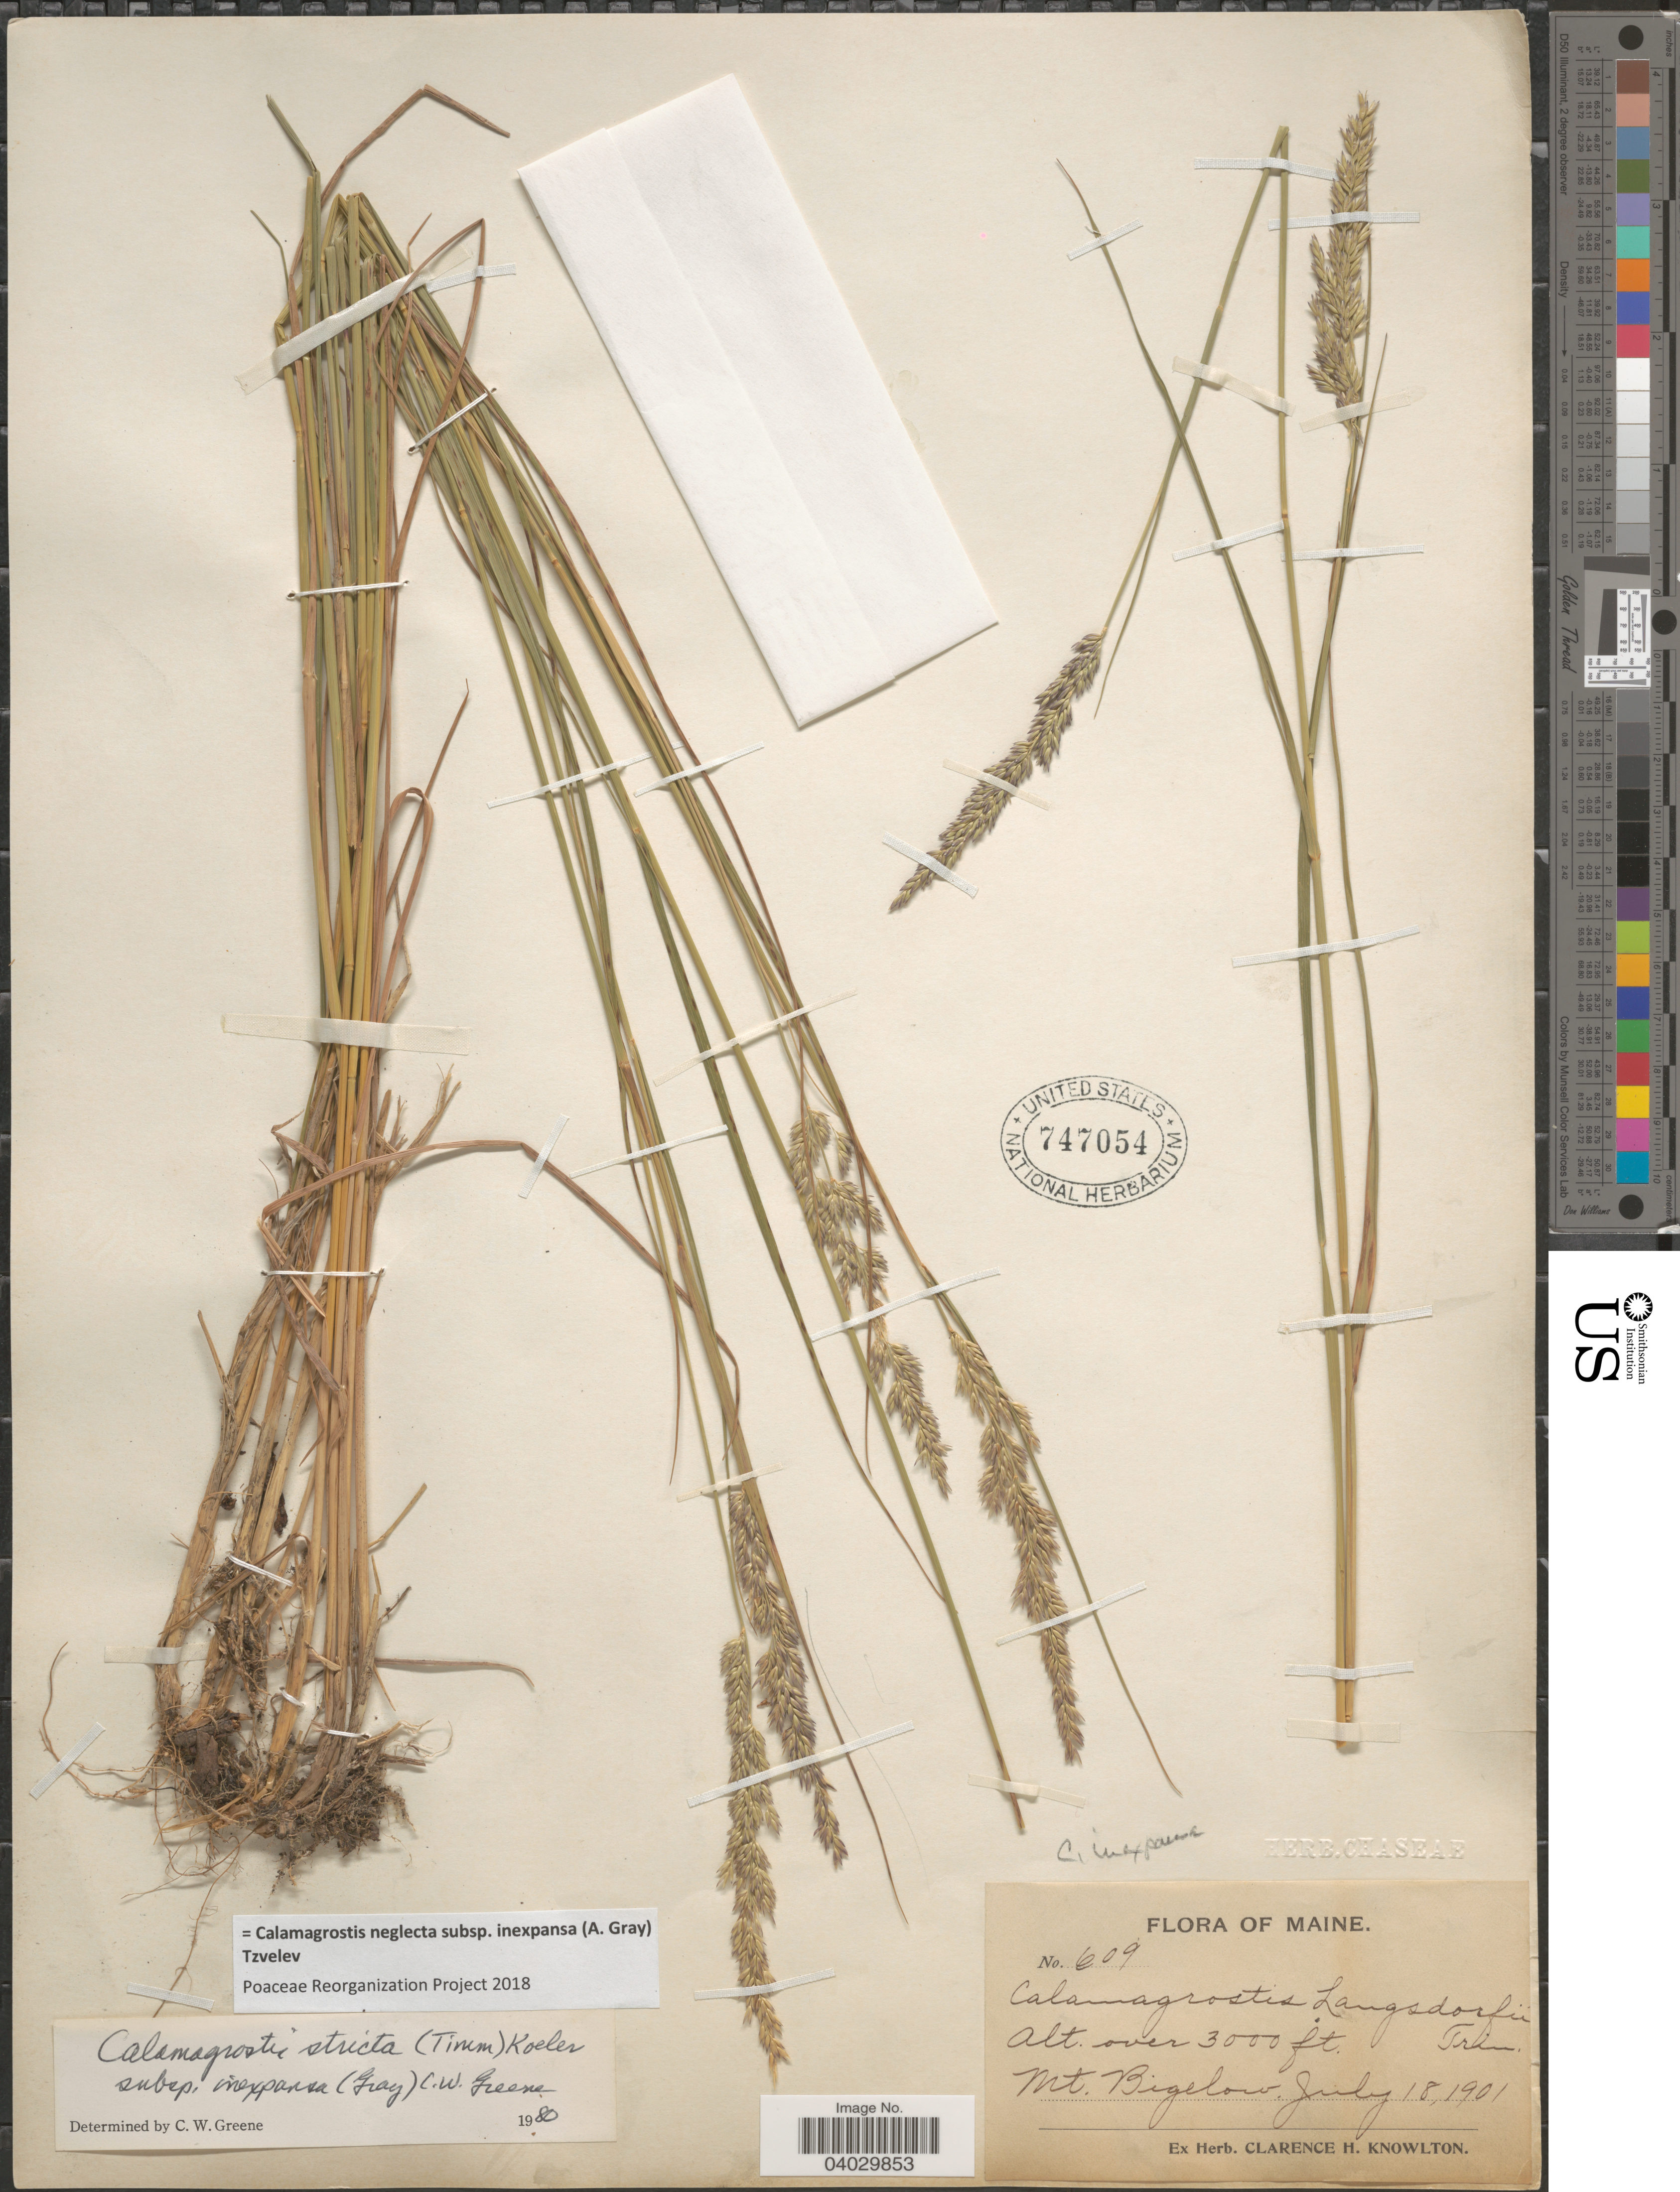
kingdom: Plantae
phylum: Tracheophyta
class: Liliopsida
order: Poales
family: Poaceae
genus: Calamagrostis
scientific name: Calamagrostis neglecta subsp. inexpansa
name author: (A. Gray) Tzvelev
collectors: Ex Herb. Clarence H. Knowlton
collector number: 609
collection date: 1901-07-18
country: United States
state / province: Maine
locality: Mt. Bigelow.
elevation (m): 914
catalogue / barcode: US 747054